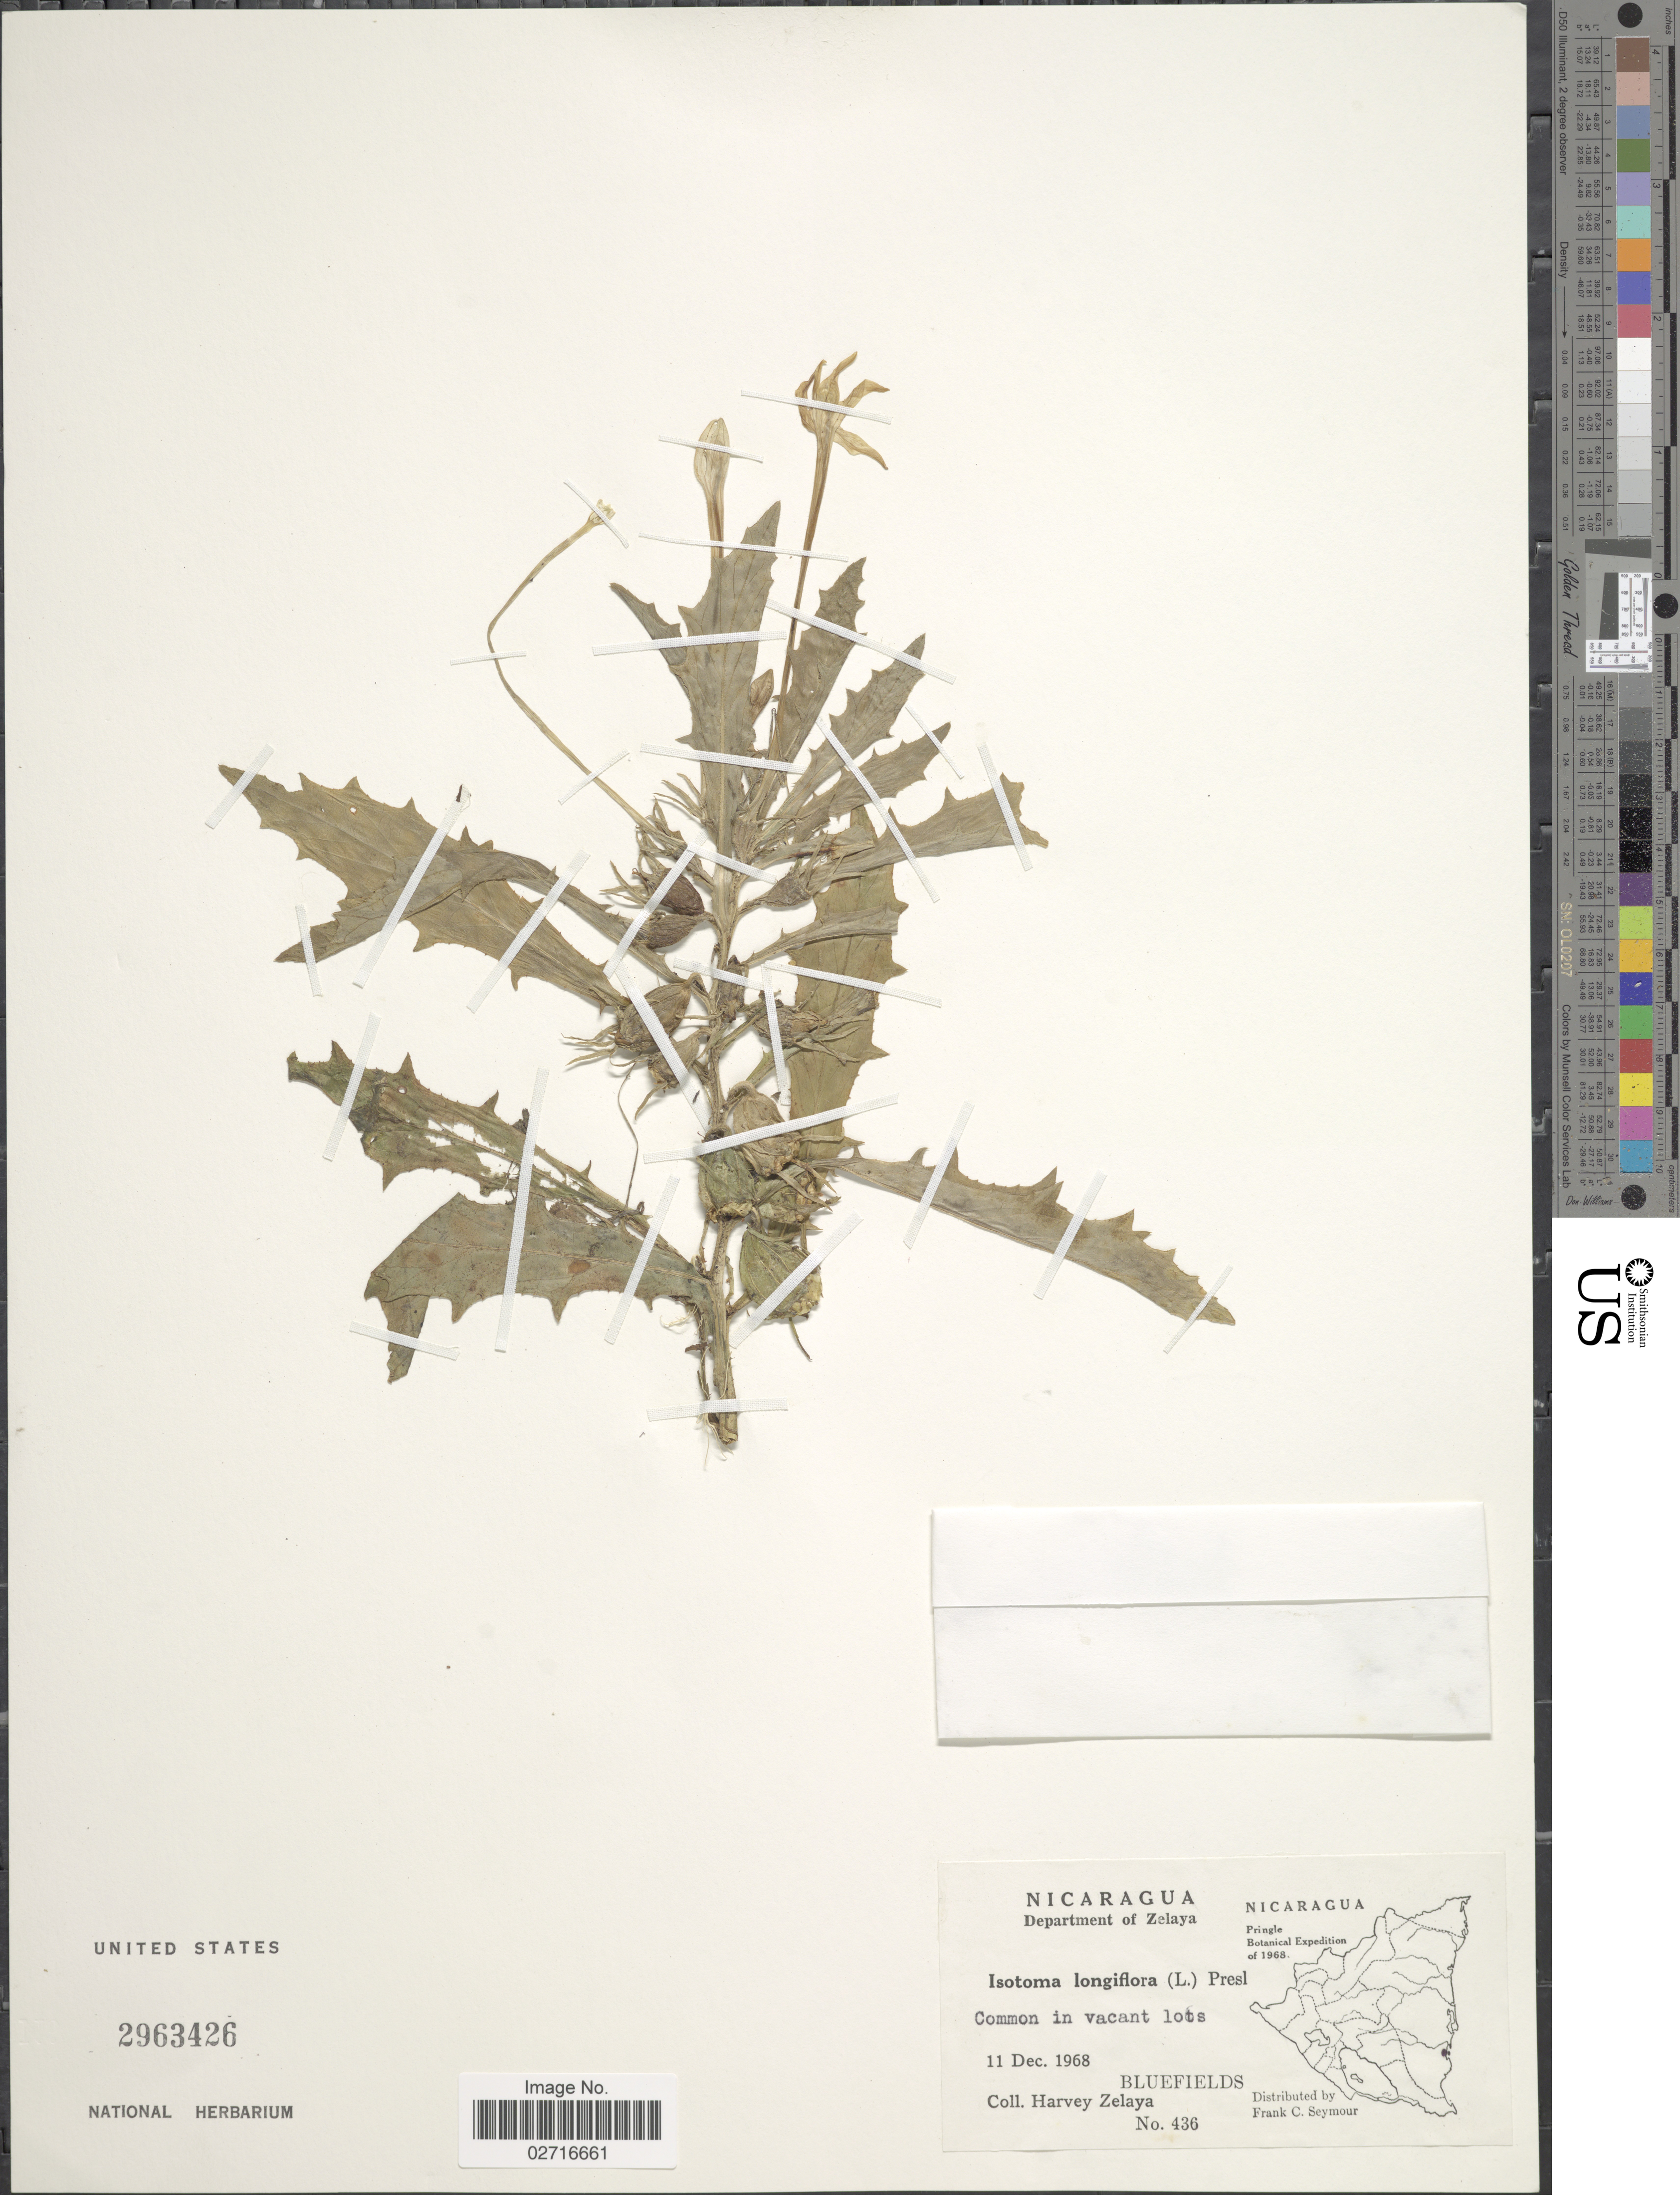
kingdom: Plantae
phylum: Tracheophyta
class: Magnoliopsida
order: Asterales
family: Campanulaceae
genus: Hippobroma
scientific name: Hippobroma longiflora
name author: (L.) G. Don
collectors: H. Zelaya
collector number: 436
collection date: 1968-12-11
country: Nicaragua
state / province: Atlantico Sur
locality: Department of Zelaya, Bluefields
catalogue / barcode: US 2963426